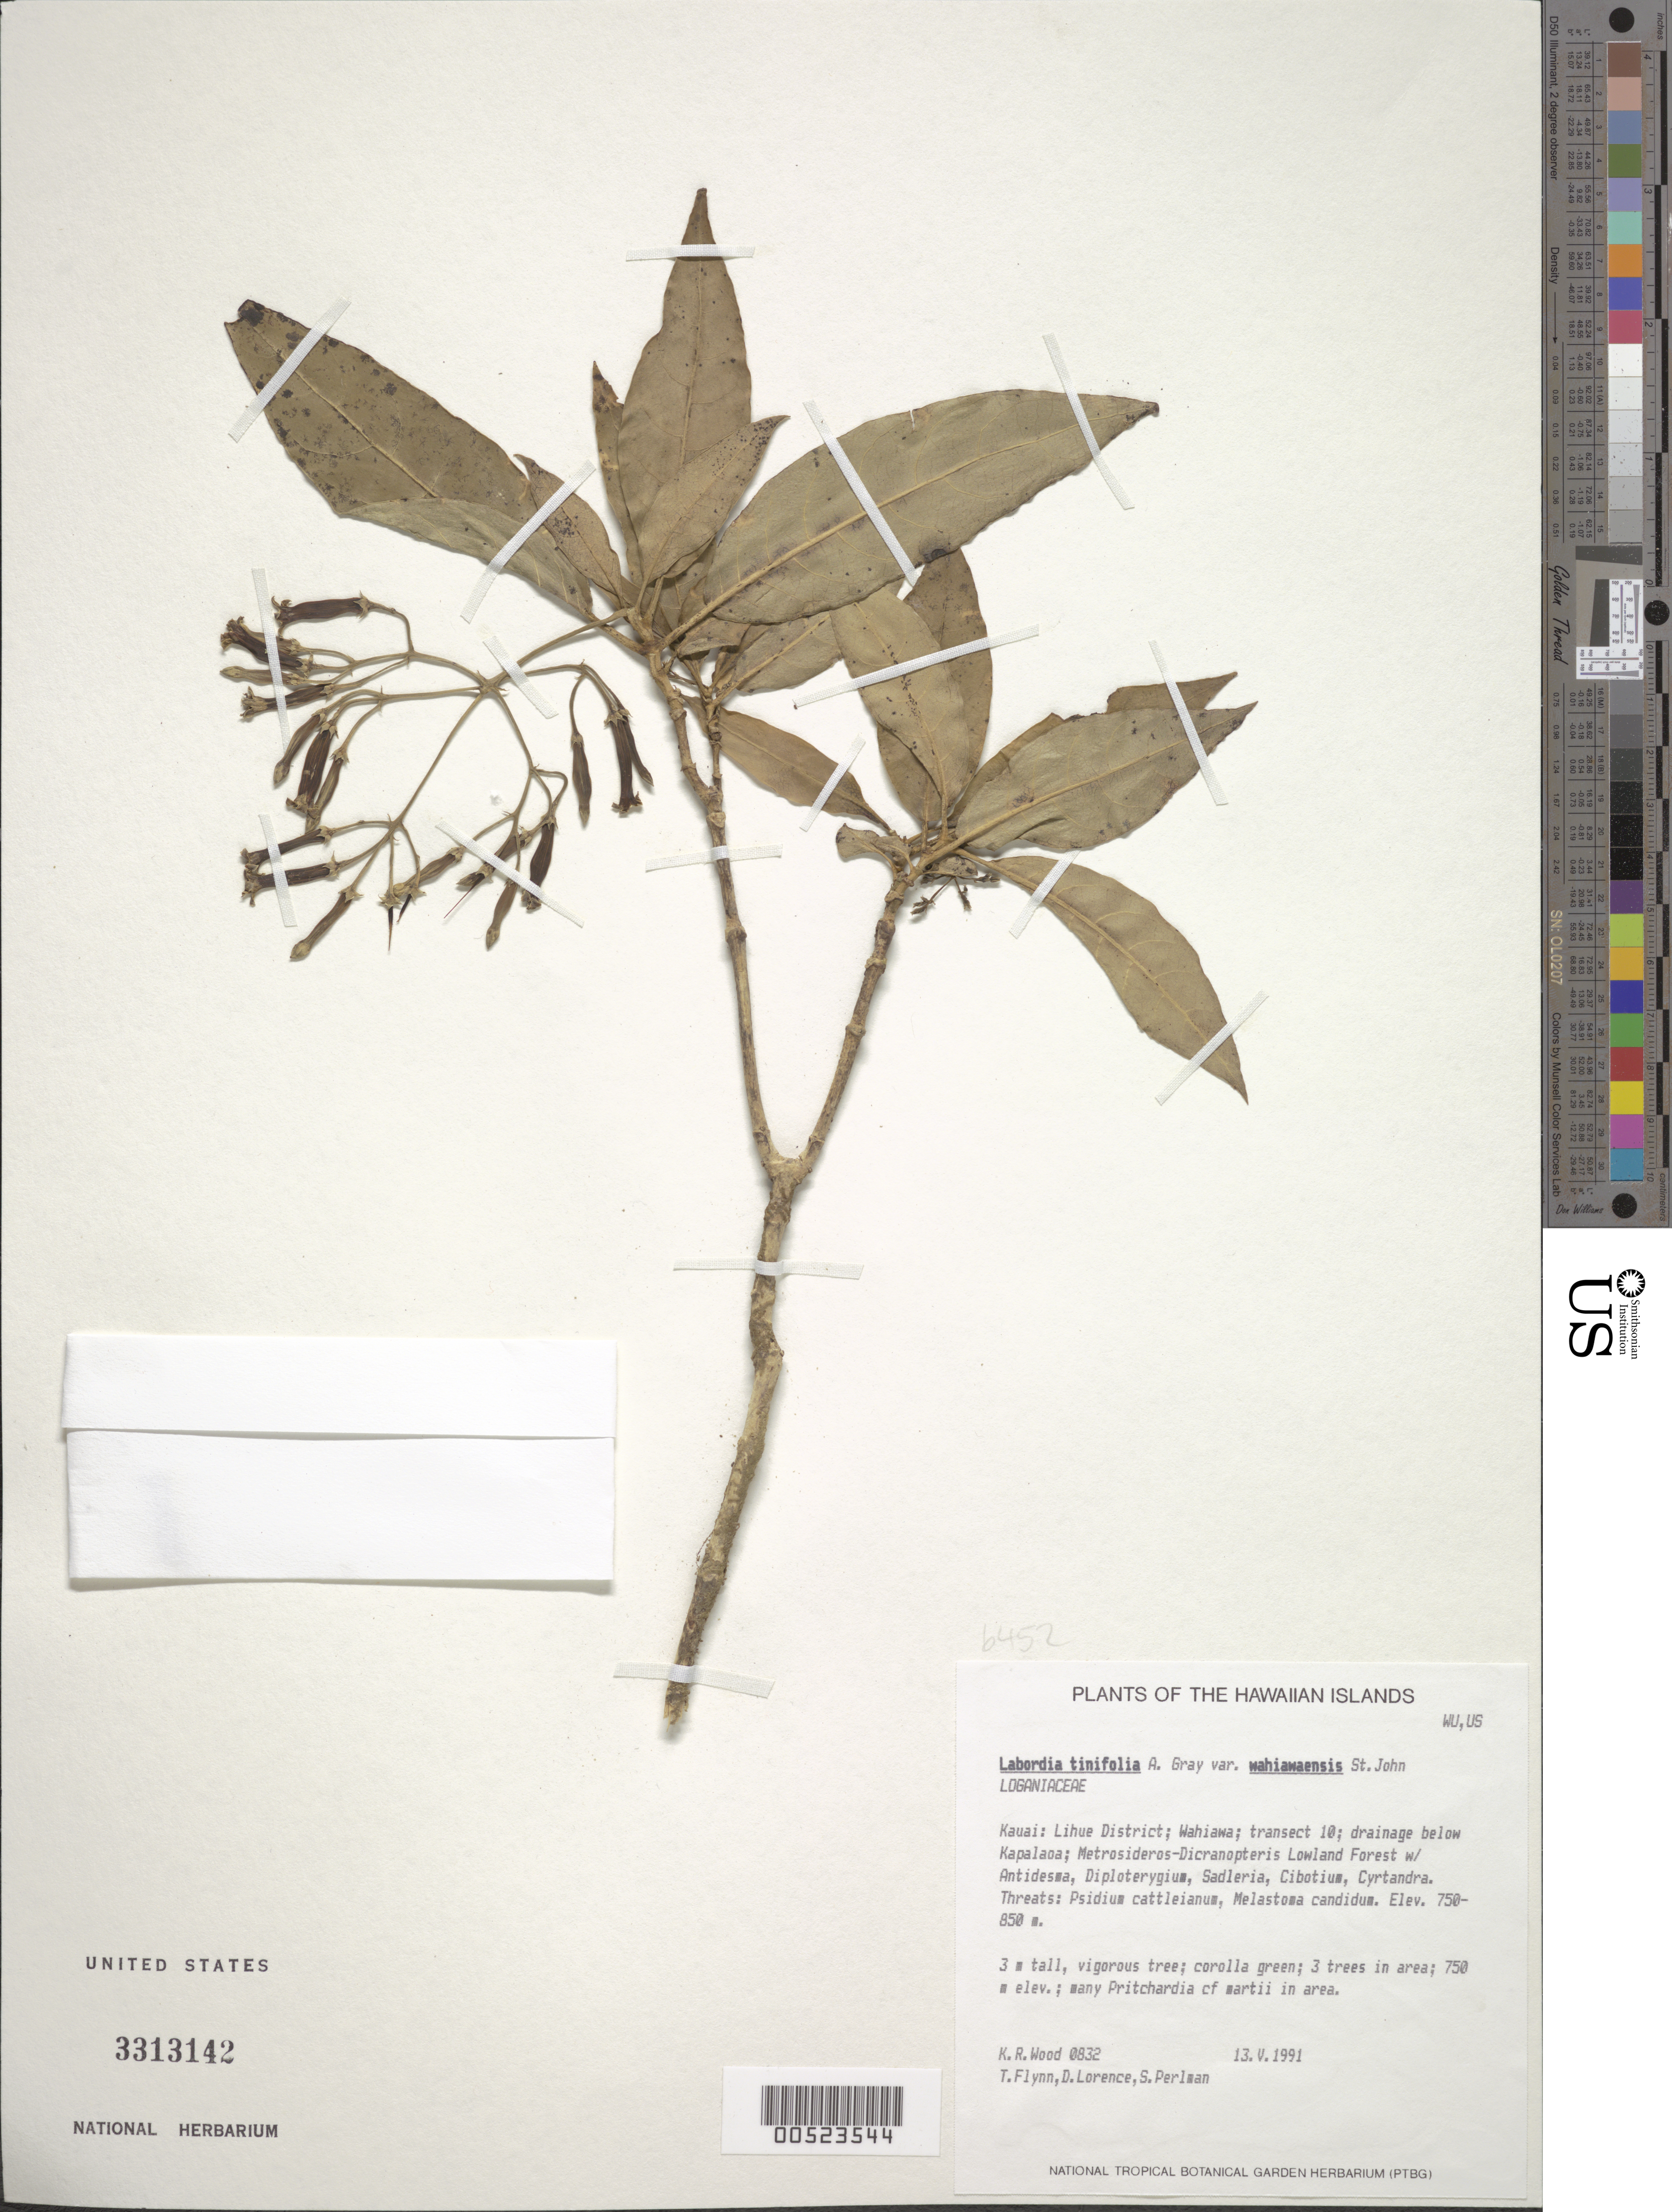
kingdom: Plantae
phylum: Tracheophyta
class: Magnoliopsida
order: Gentianales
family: Loganiaceae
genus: Geniostoma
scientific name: Geniostoma tinifolium var. wahiawaense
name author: (H. St. John) Byng & Christenh.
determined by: Wagner, W. L., (BOT), Smithsonian Institution - National Museum of Natural History (UNITED STATES)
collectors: K. R. Wood, T. W. Flynn, D. Lorence & S. P. Perlman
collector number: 0832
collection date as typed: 13 May 1991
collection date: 1991-05-13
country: United States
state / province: Hawaii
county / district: Kauai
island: Kaua'i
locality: Lihue Dist, Wahiawa, transect 10, drainage below Kapalaoa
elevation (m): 750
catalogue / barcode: US 3313142